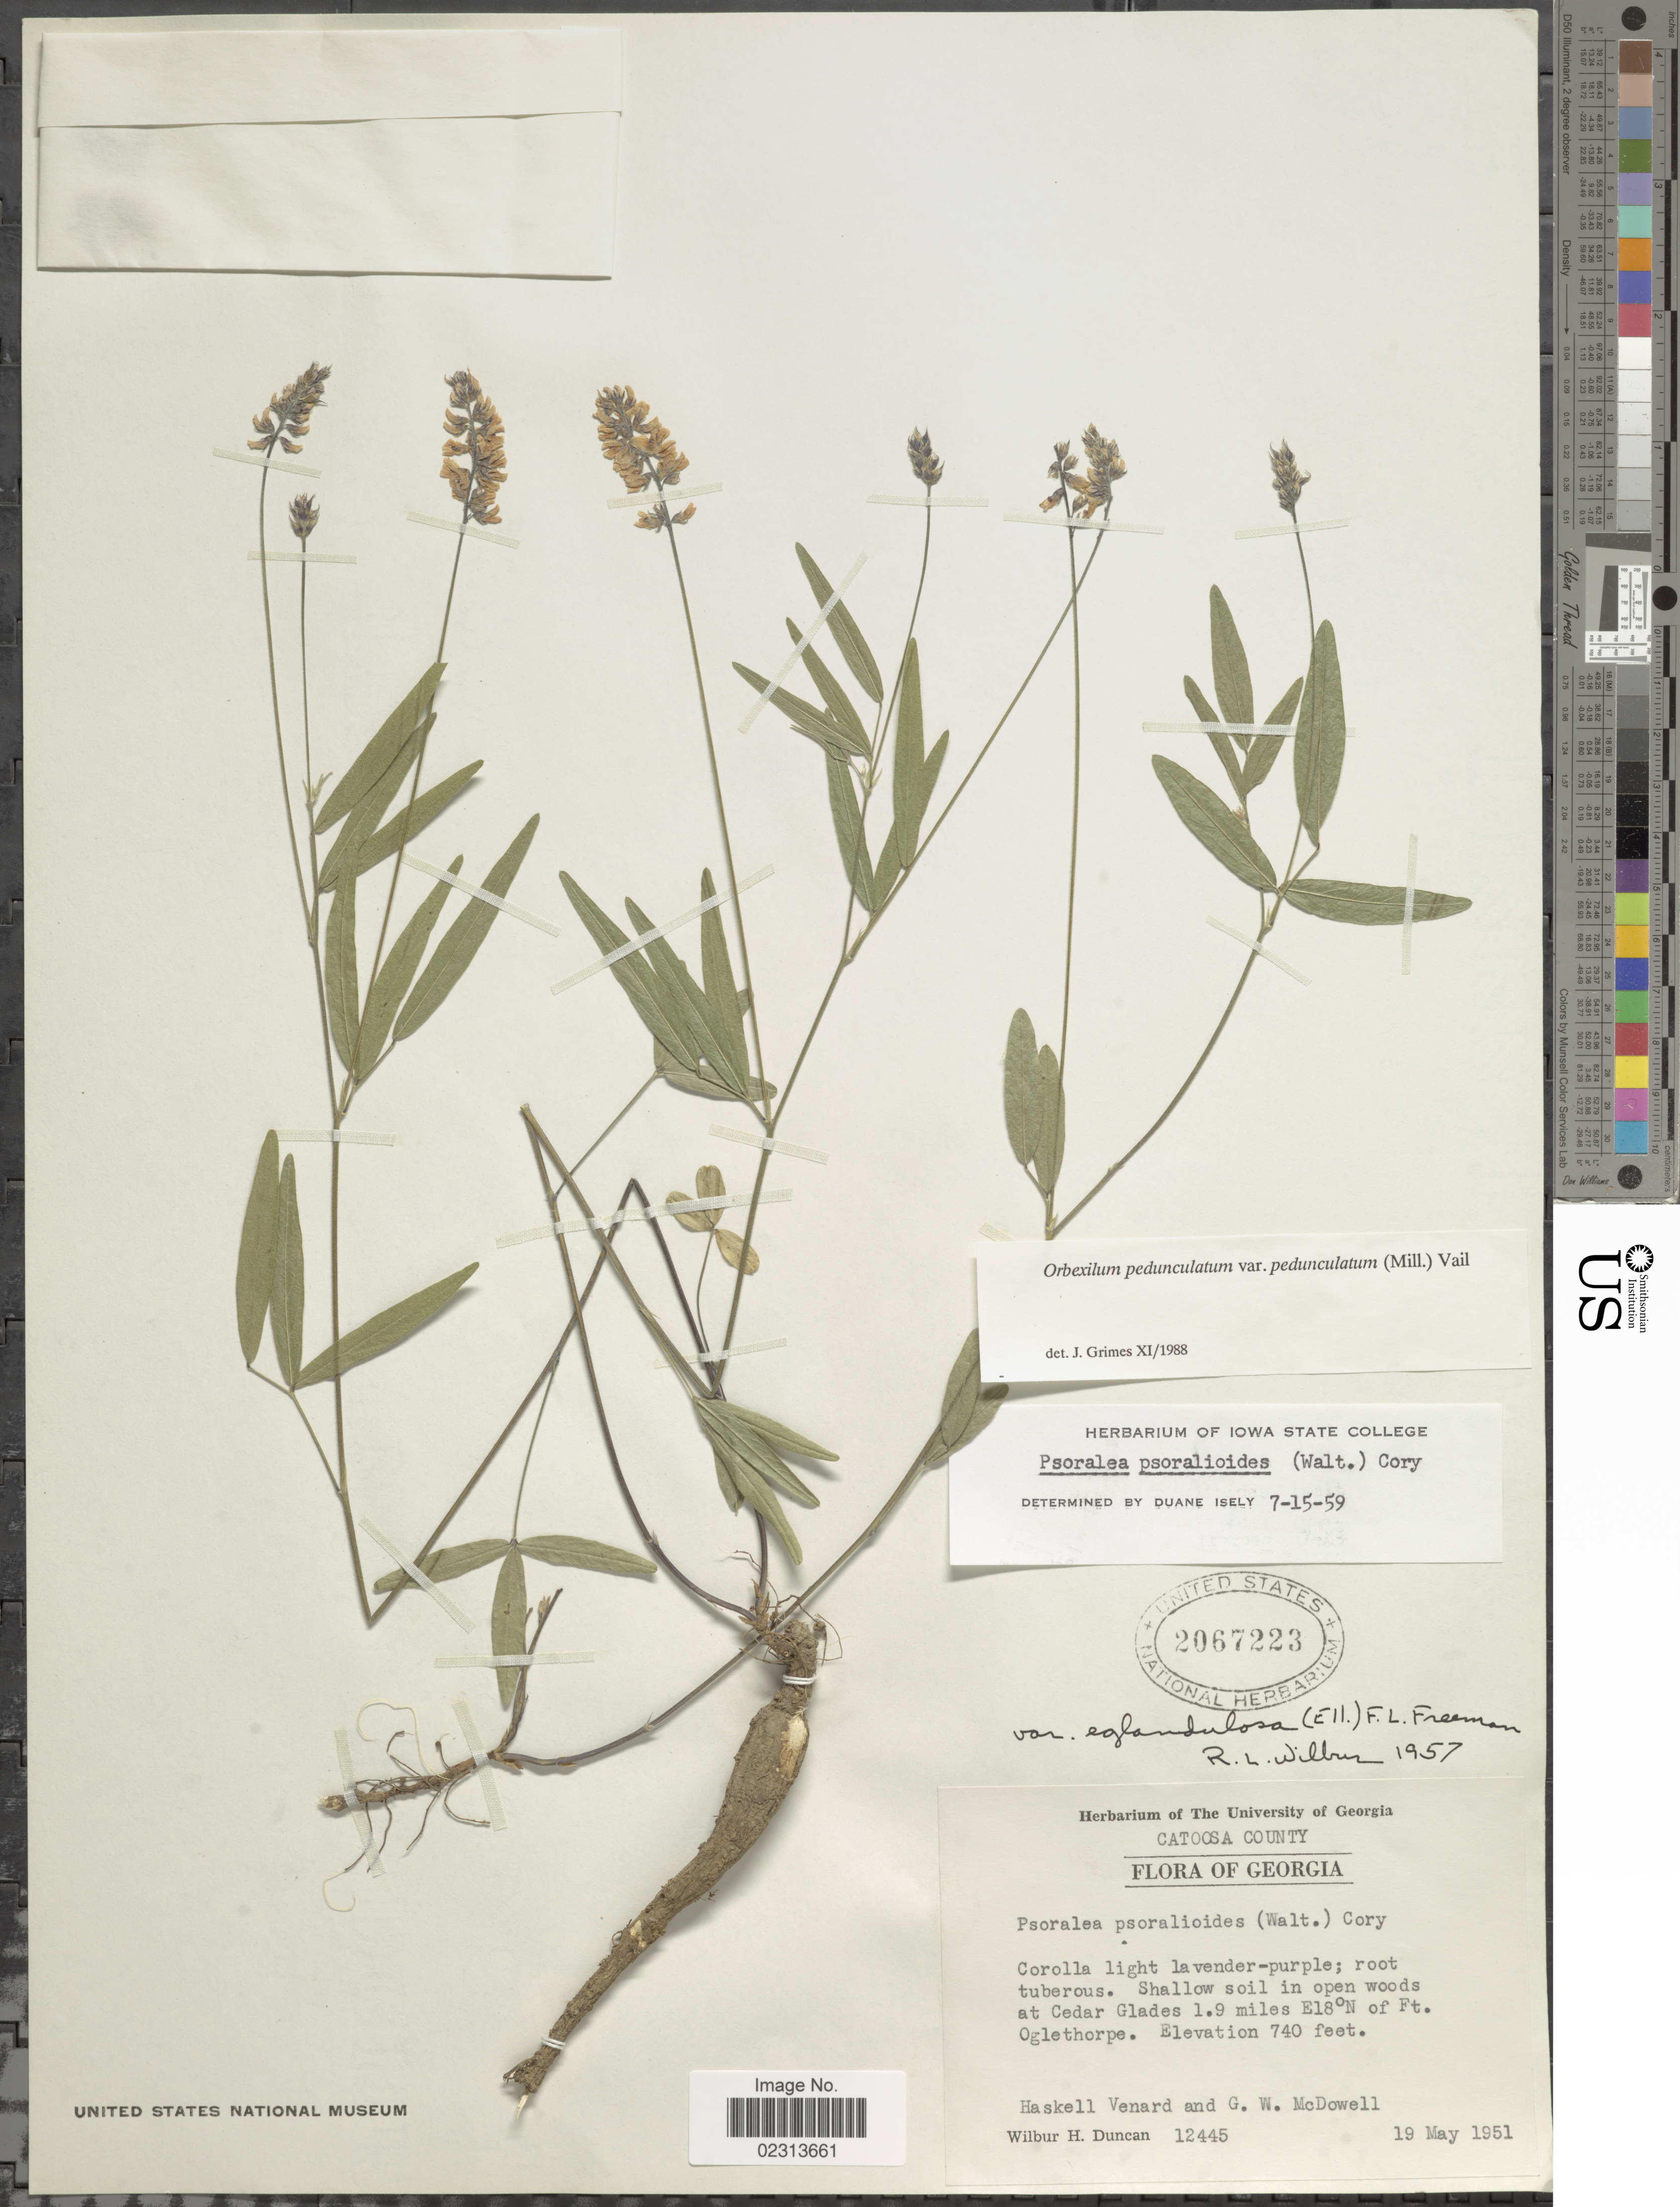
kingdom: Plantae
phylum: Tracheophyta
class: Magnoliopsida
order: Fabales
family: Fabaceae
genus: Orbexilum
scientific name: Orbexilum pedunculatum var. pedunculatum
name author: (Miller) Rydberg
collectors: W. H. Duncan, H. Venard & G. McDowell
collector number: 12445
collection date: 1951-05-19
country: United States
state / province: Georgia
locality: Catossa County, Cedar Glades 1.9 miles E 18 ° N of ft. Oglethorpe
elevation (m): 226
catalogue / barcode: US 2067223